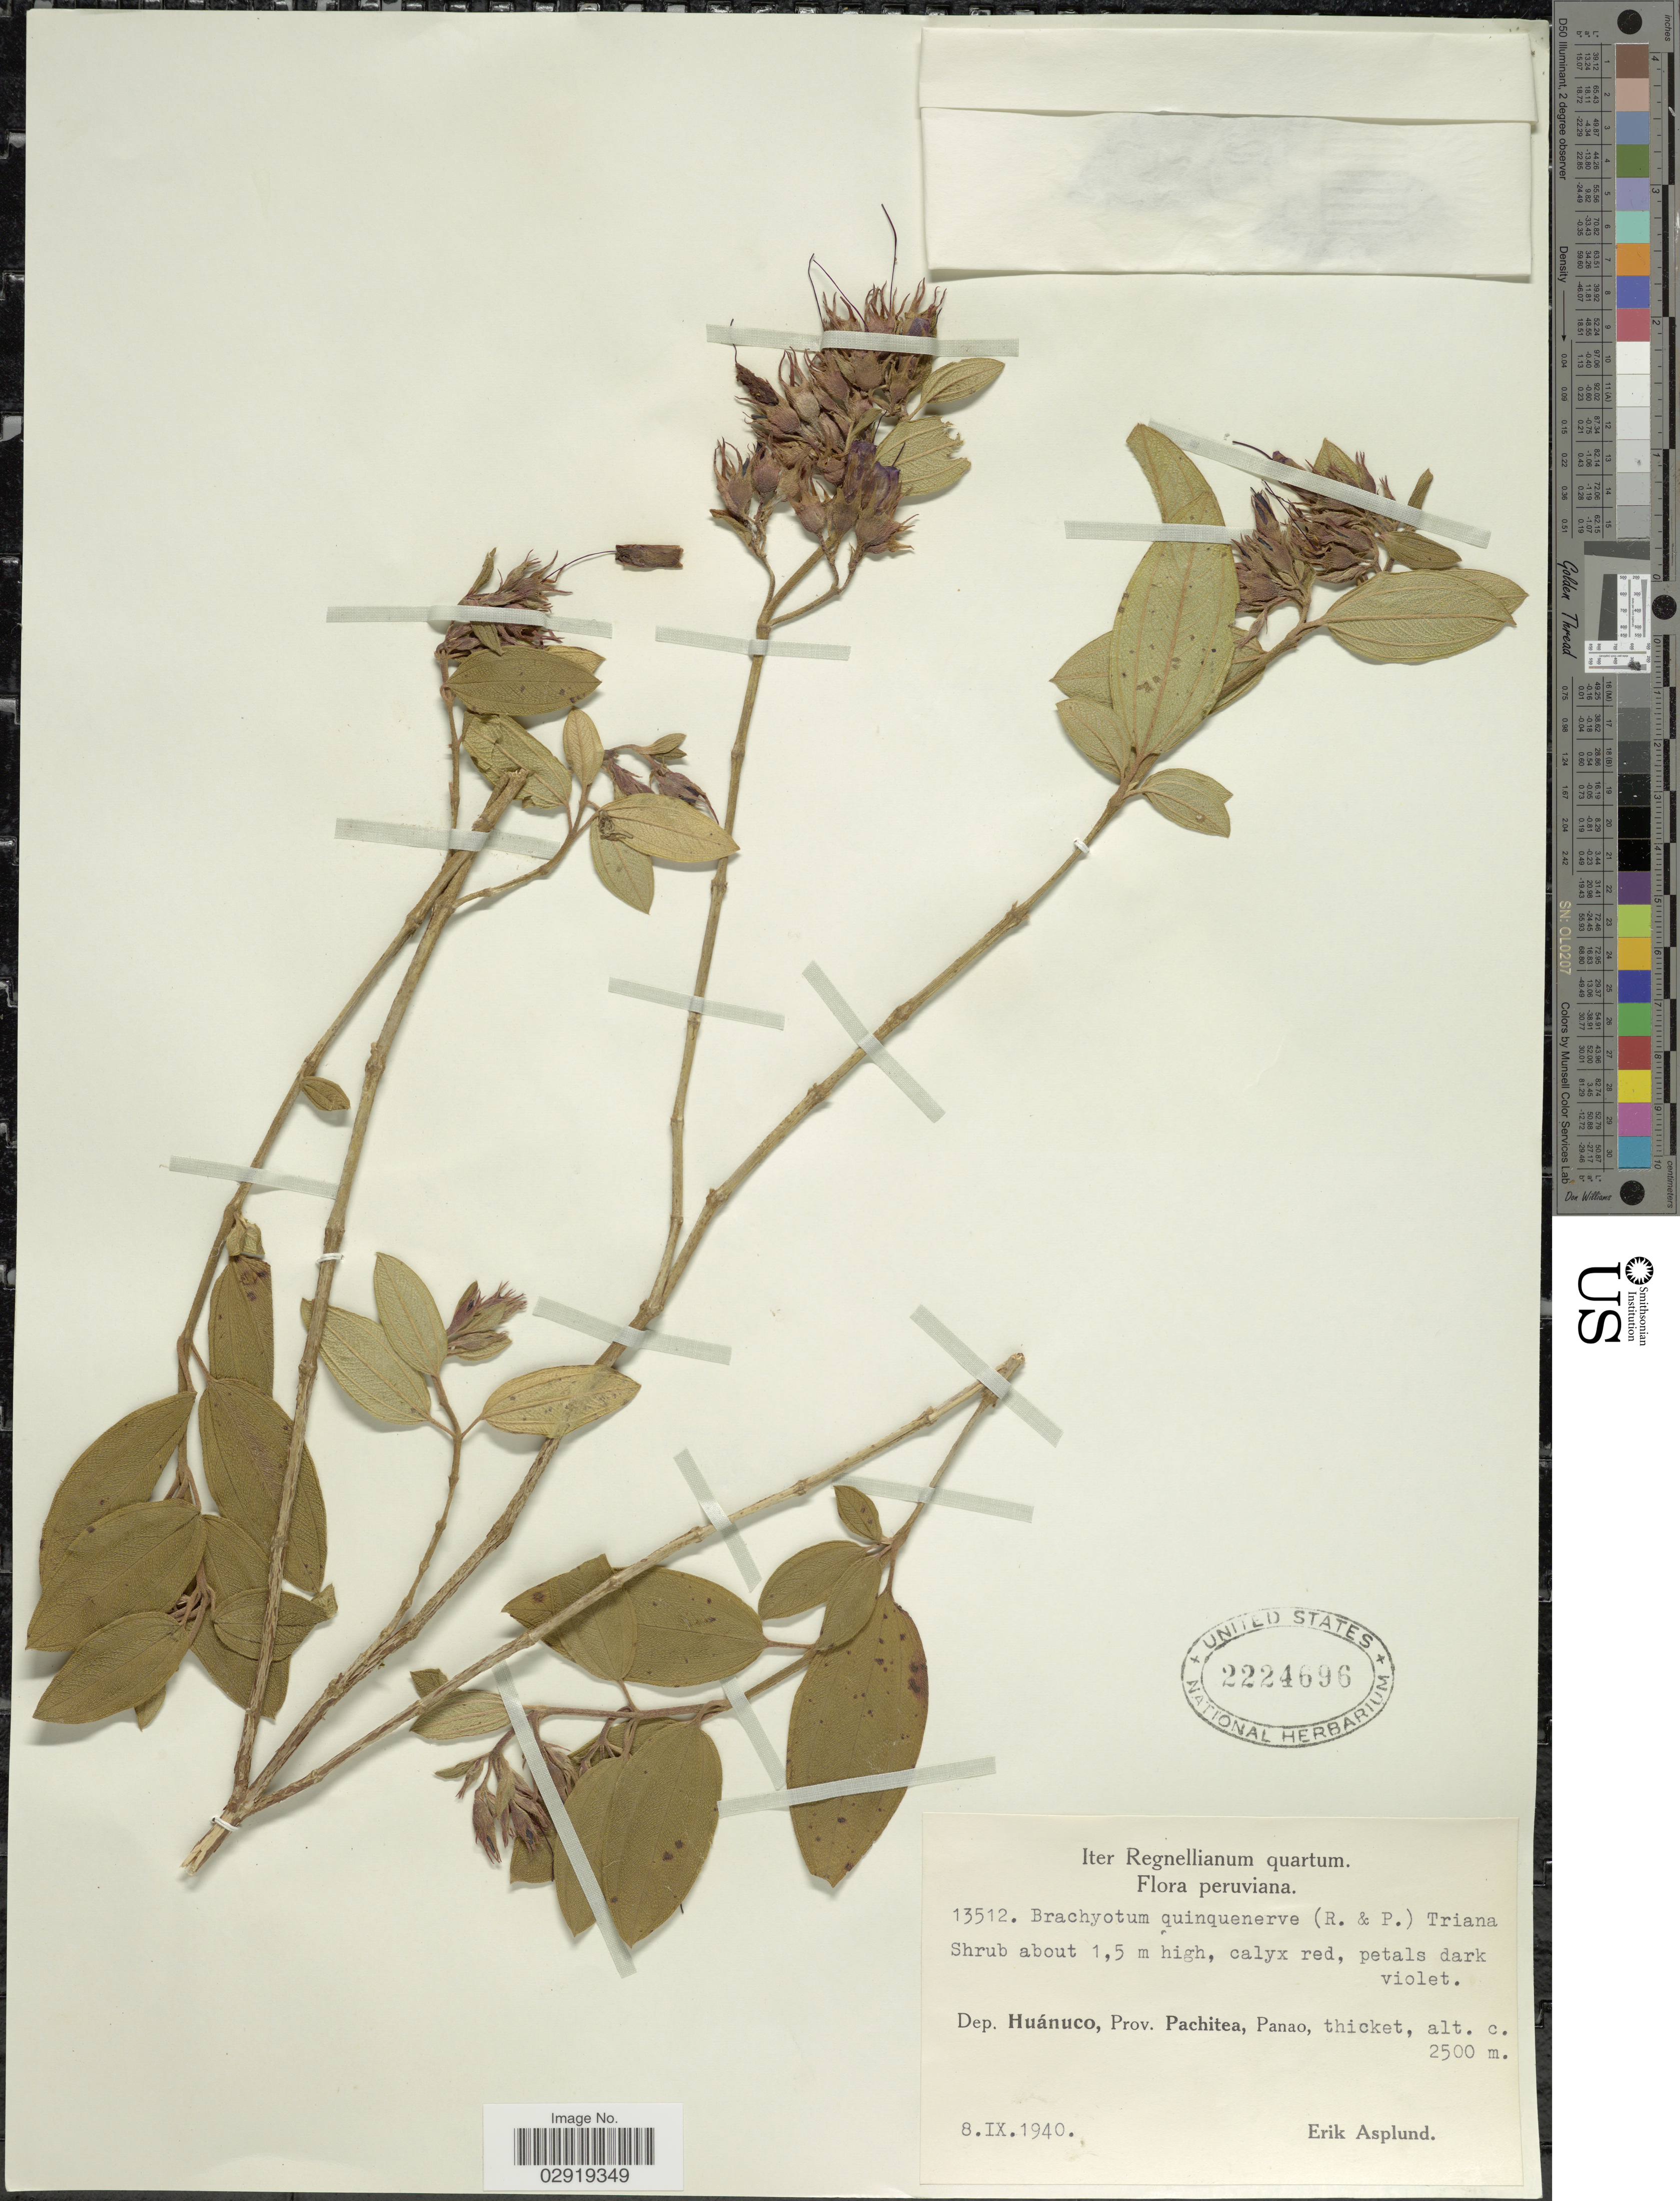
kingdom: Plantae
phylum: Tracheophyta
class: Magnoliopsida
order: Myrtales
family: Melastomataceae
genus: Brachyotum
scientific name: Brachyotum quinquenerve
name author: (Ruiz & Pav.) Triana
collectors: E. Asplund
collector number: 13512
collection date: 1940-09-08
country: Peru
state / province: Huánuco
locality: Dep. Huánuco, Prov. Pachitea, Panao.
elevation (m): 2500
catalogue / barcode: US 2224696